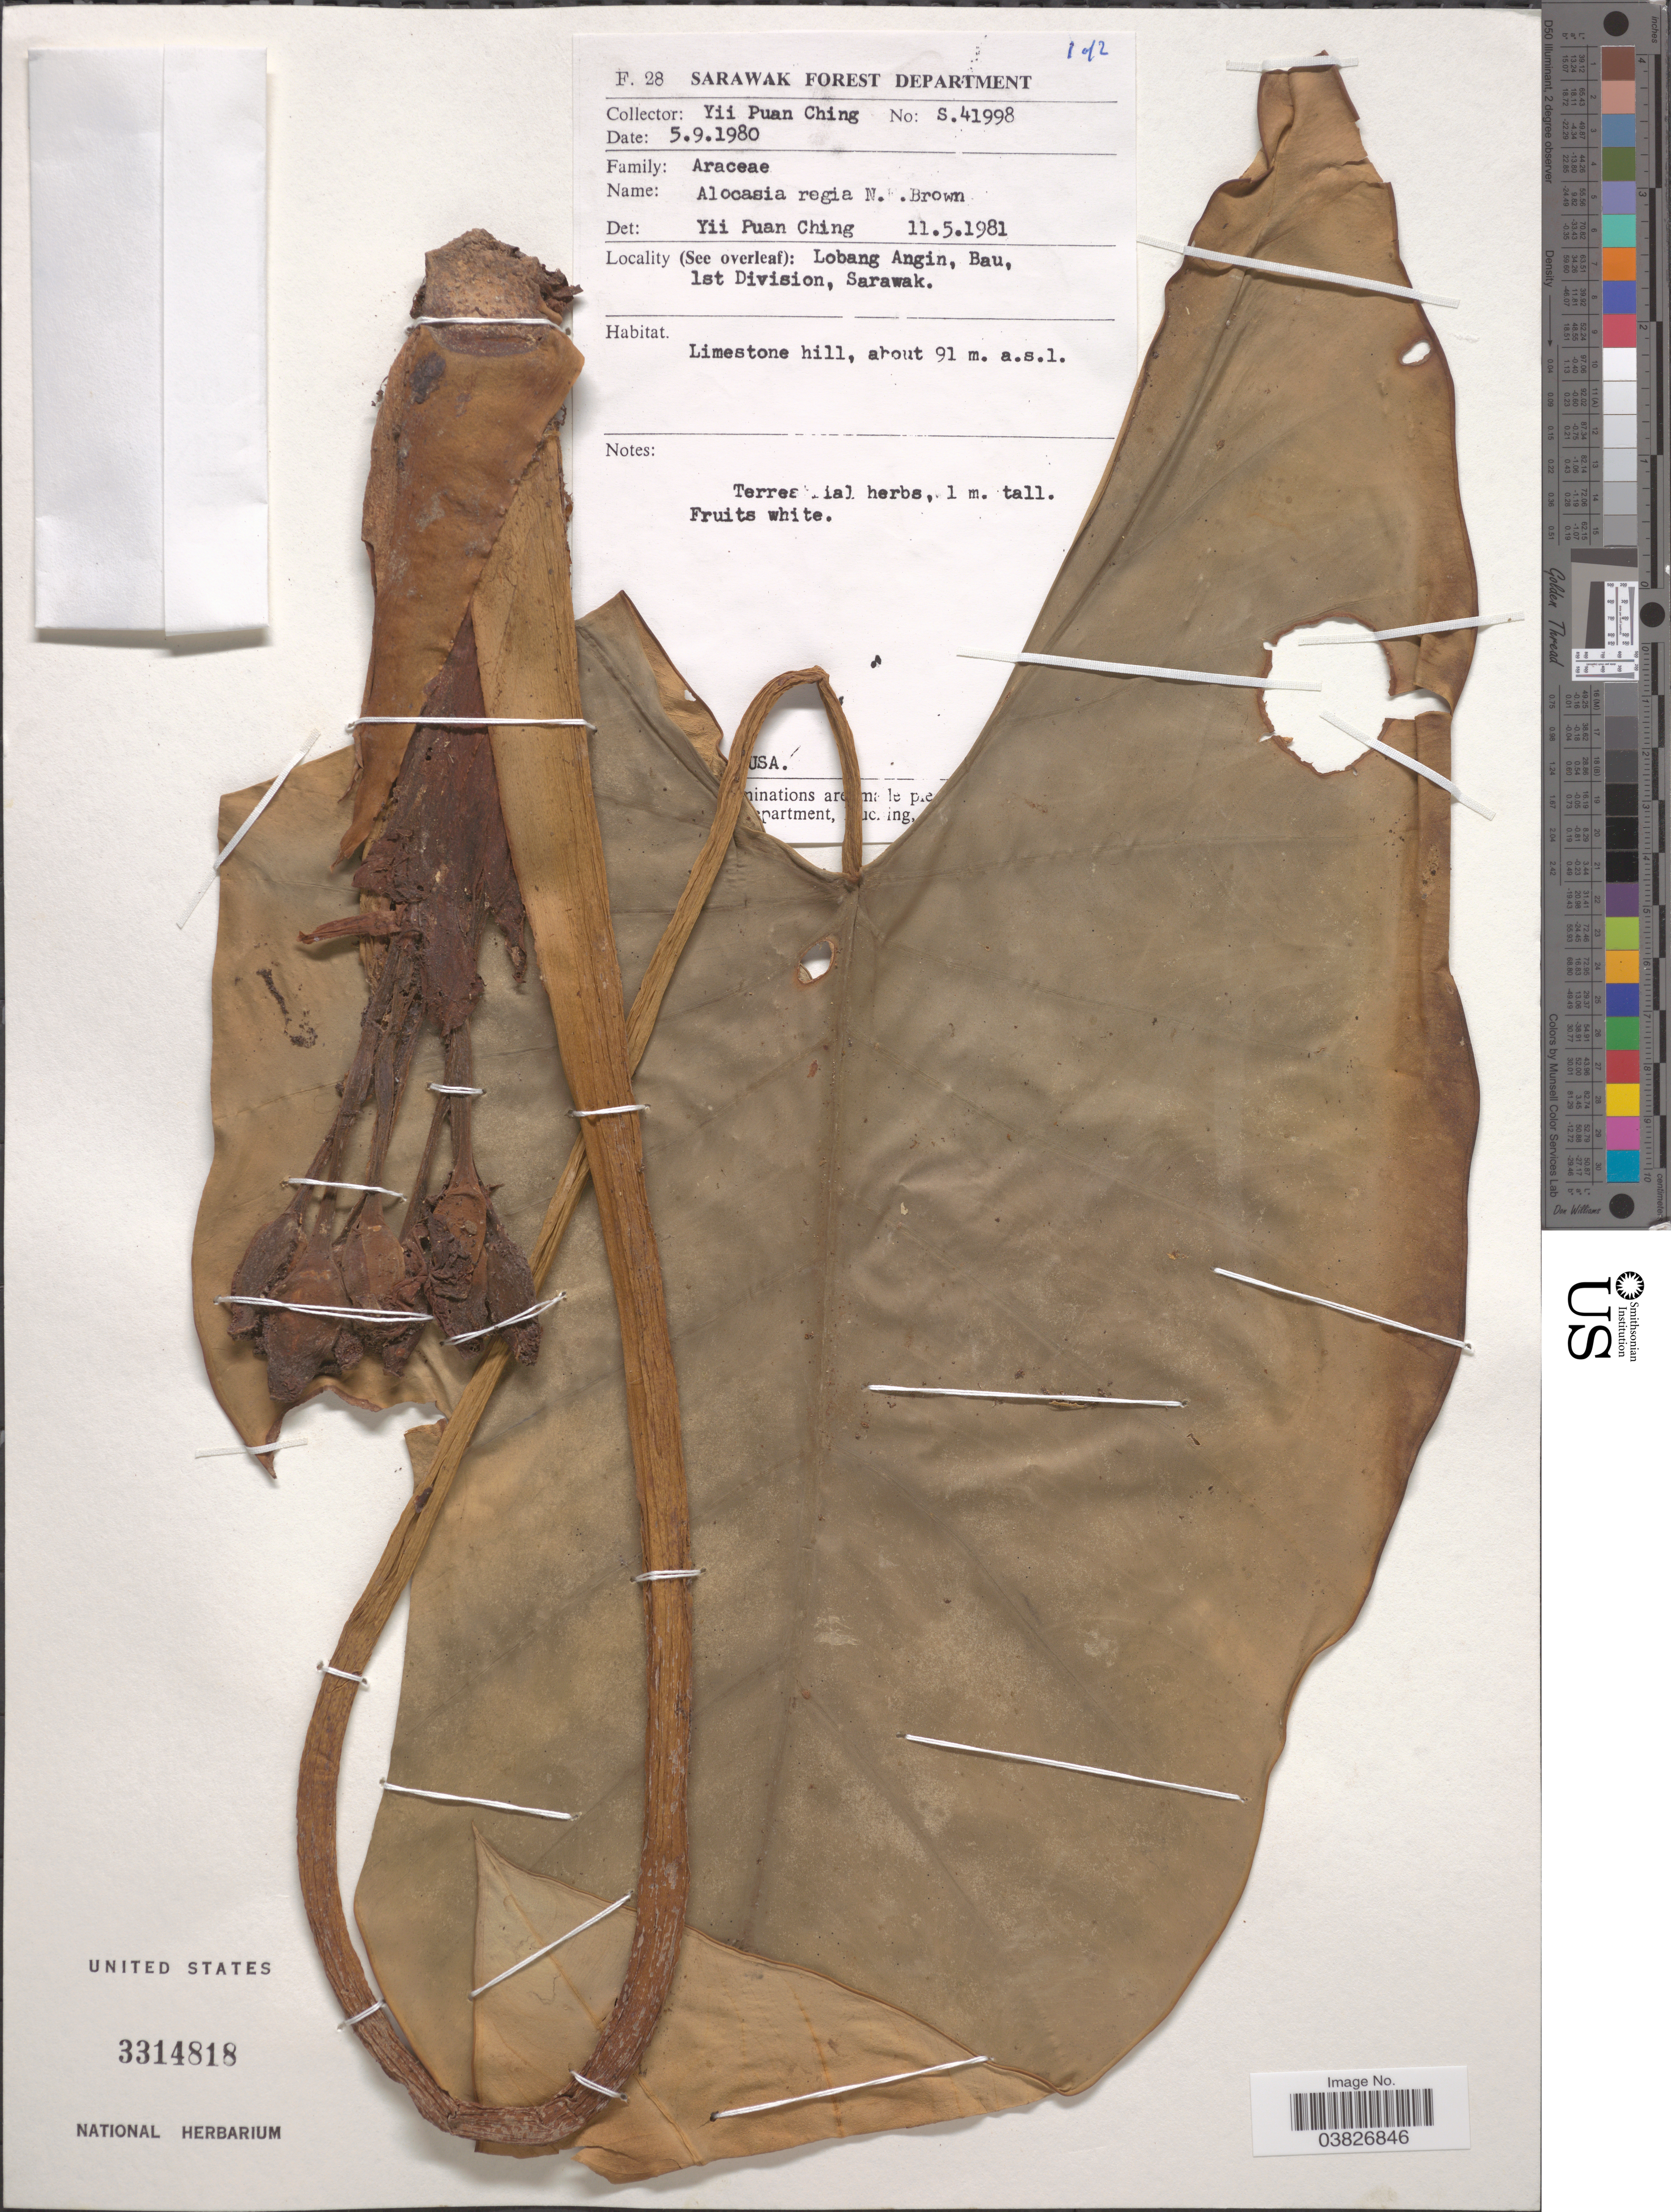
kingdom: Plantae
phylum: Tracheophyta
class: Liliopsida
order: Alismatales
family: Araceae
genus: Alocasia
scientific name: Alocasia regina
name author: N.E. Br.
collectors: Y. P. Ching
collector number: S41998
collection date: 1980-09-05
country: Malaysia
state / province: Sarawak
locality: Lobang Angin, Bau, 1st Division, Sarawak.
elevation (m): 91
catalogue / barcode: US 3314818